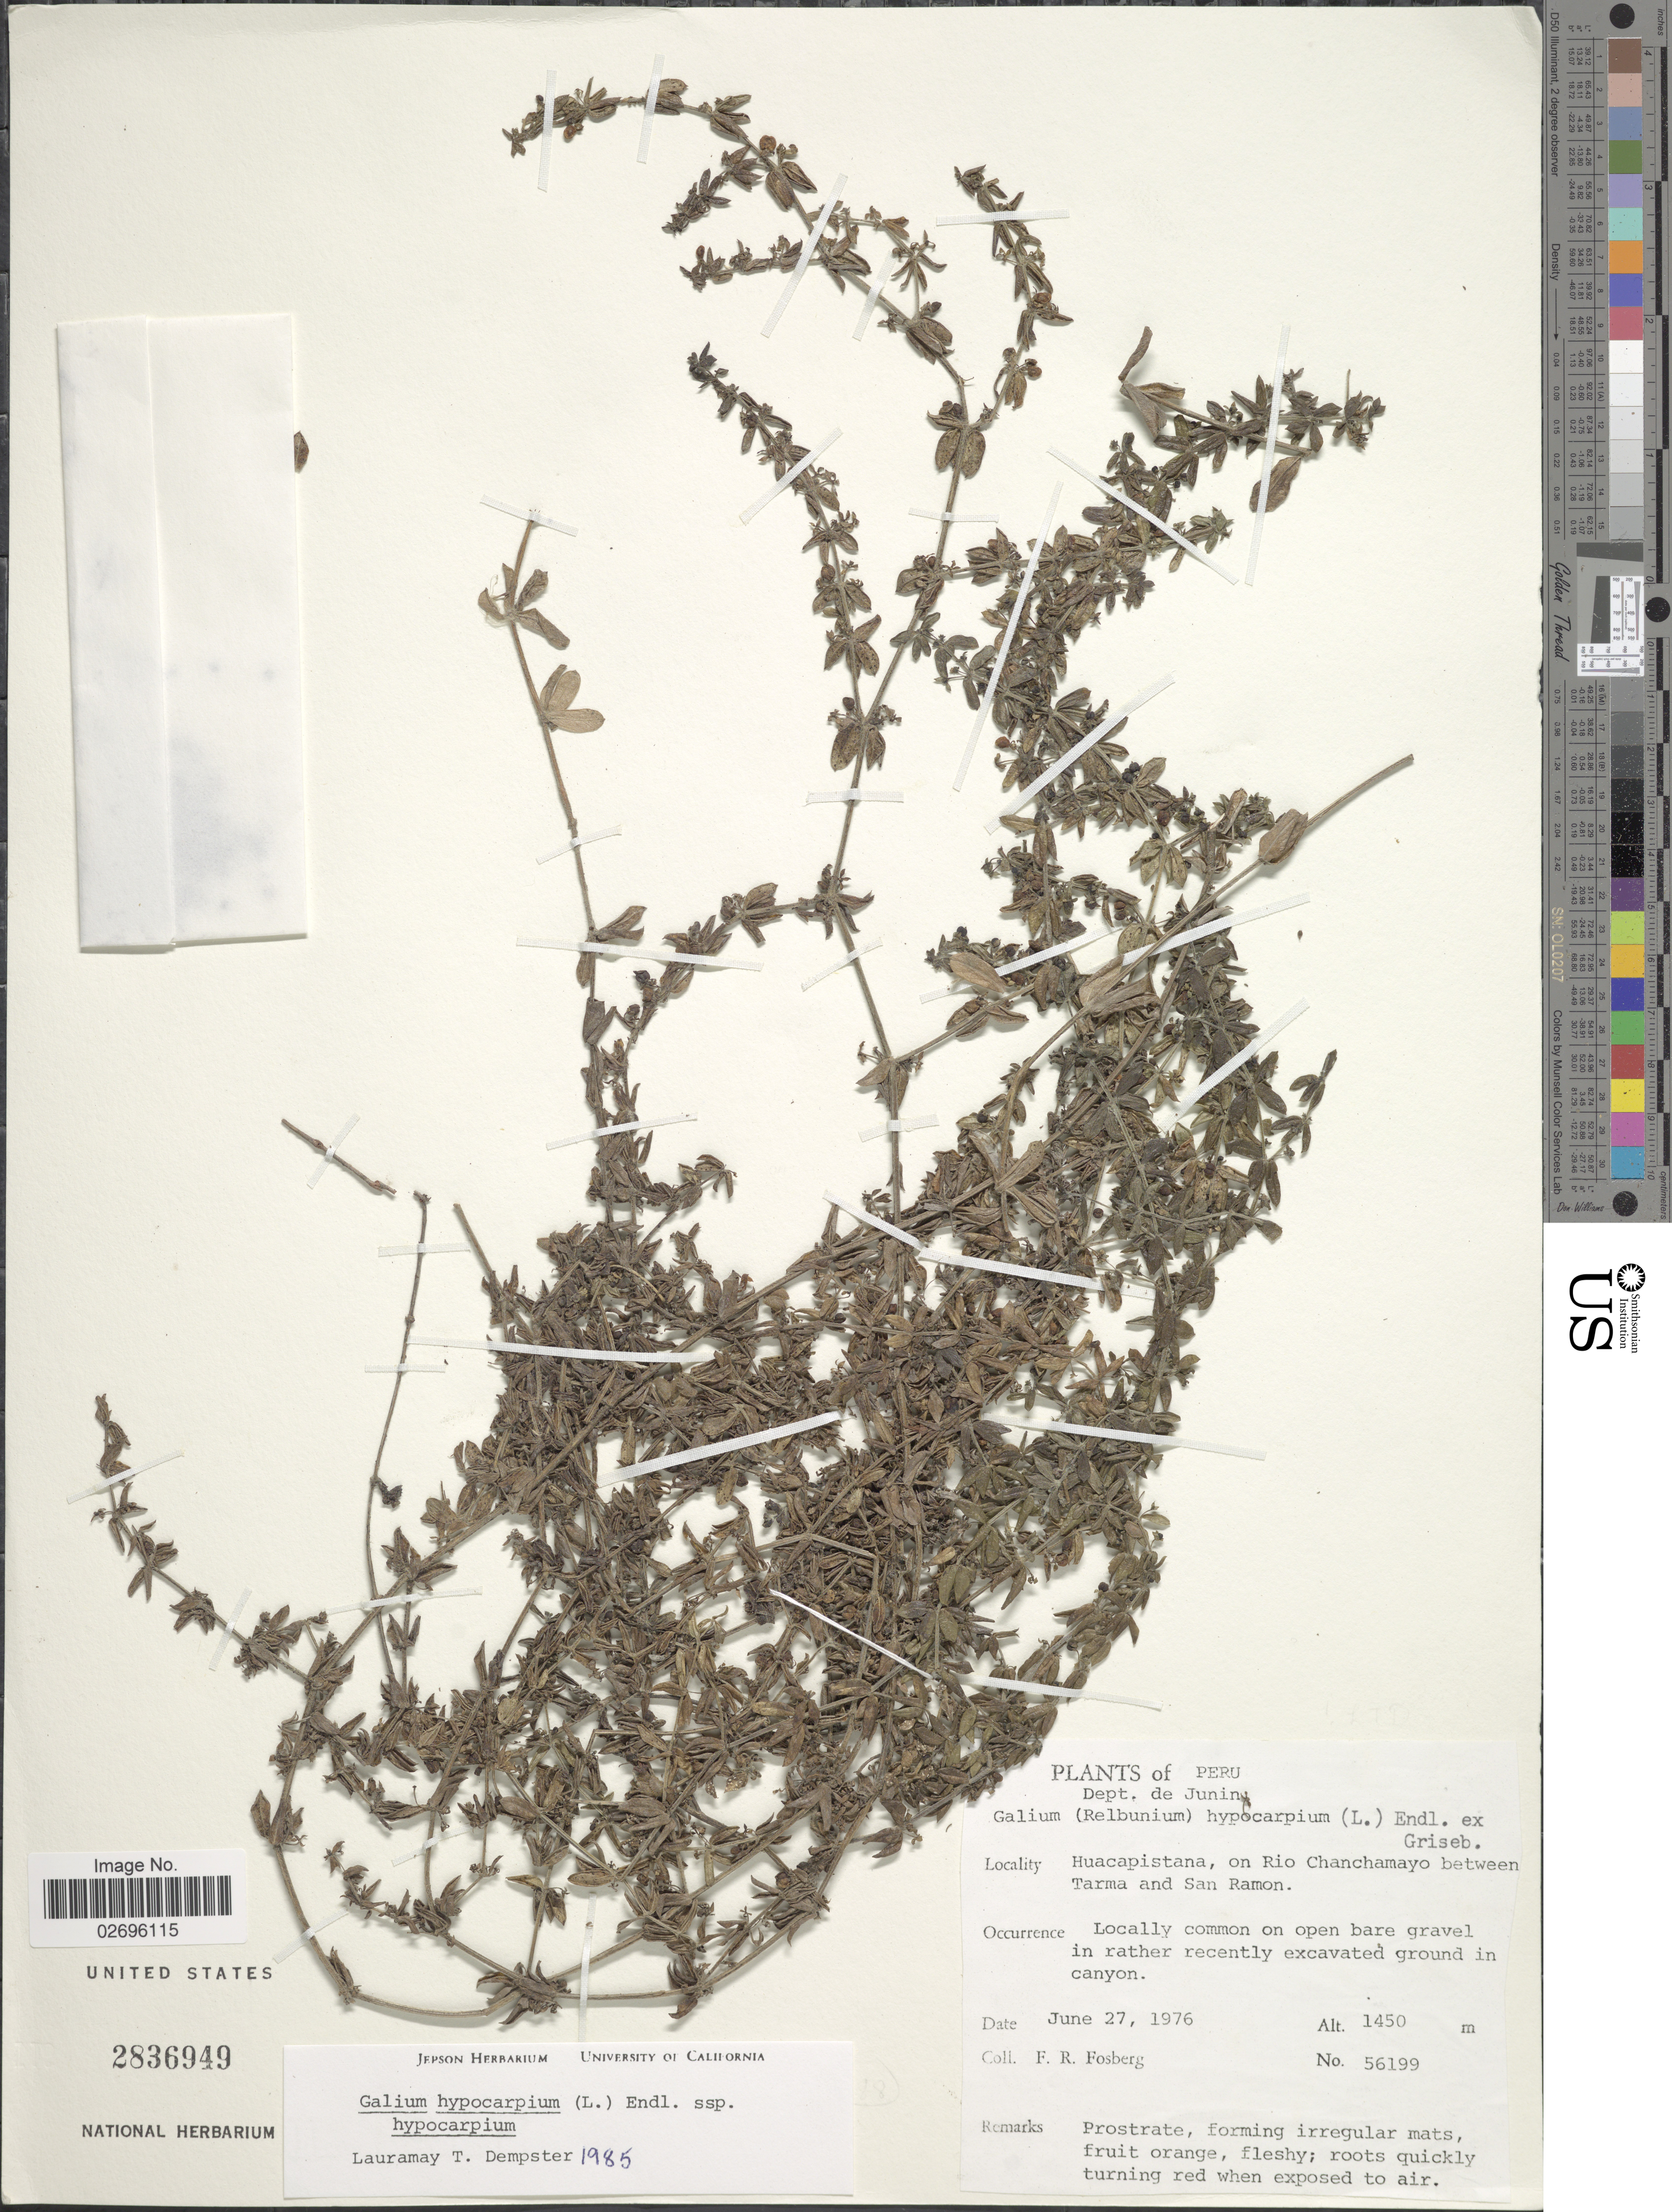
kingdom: Plantae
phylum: Tracheophyta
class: Magnoliopsida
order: Gentianales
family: Rubiaceae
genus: Galium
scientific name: Galium hypocarpium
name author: (L.) Endl. ex Griseb.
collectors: F. R. Fosberg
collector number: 56199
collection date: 1976-06-27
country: Peru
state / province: Junín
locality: Dept. de Junin. Huacapistana, on Rio Chanchamayo between Tarma and San Ramon.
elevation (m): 1450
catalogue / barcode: US 2836949